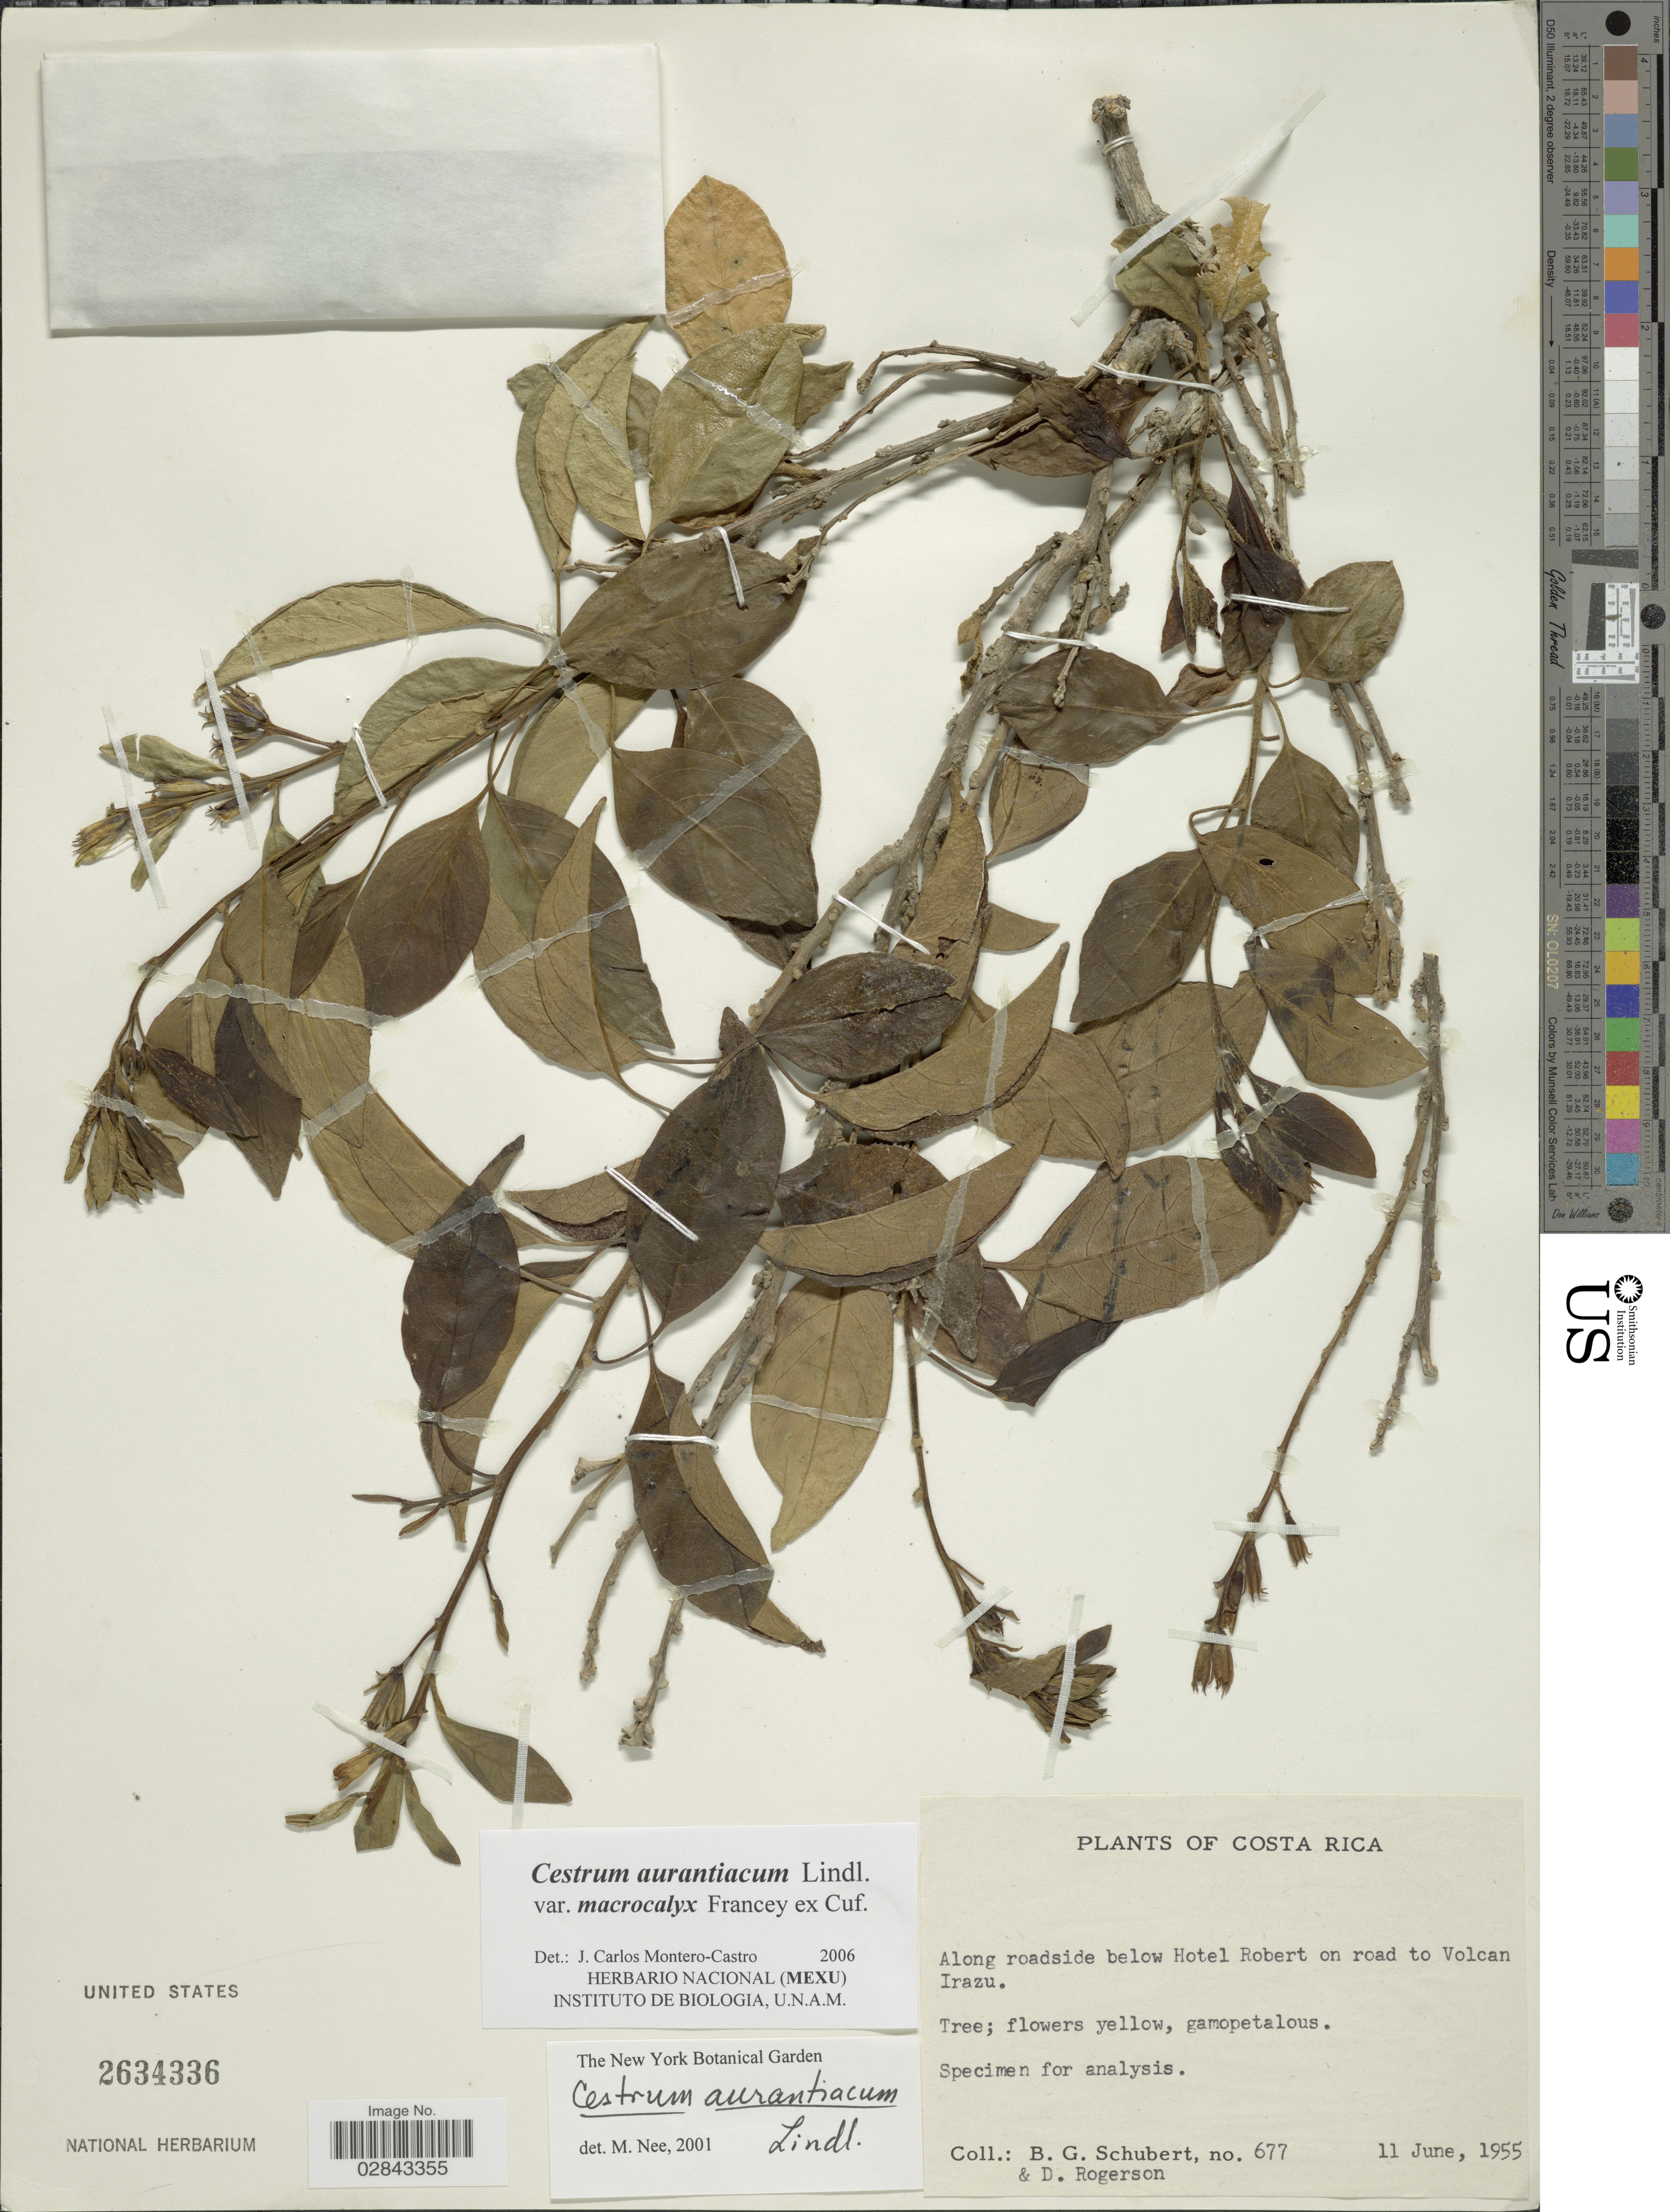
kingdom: Plantae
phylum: Tracheophyta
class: Magnoliopsida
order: Solanales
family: Solanaceae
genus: Cestrum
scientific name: Cestrum aurantiacum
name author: Lindley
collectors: B. Schubert & D. Rogerson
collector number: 677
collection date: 1955-06-11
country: Costa Rica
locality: Along roadside below Hotel Robert on road to Volcan Irazu.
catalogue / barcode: US 2634336